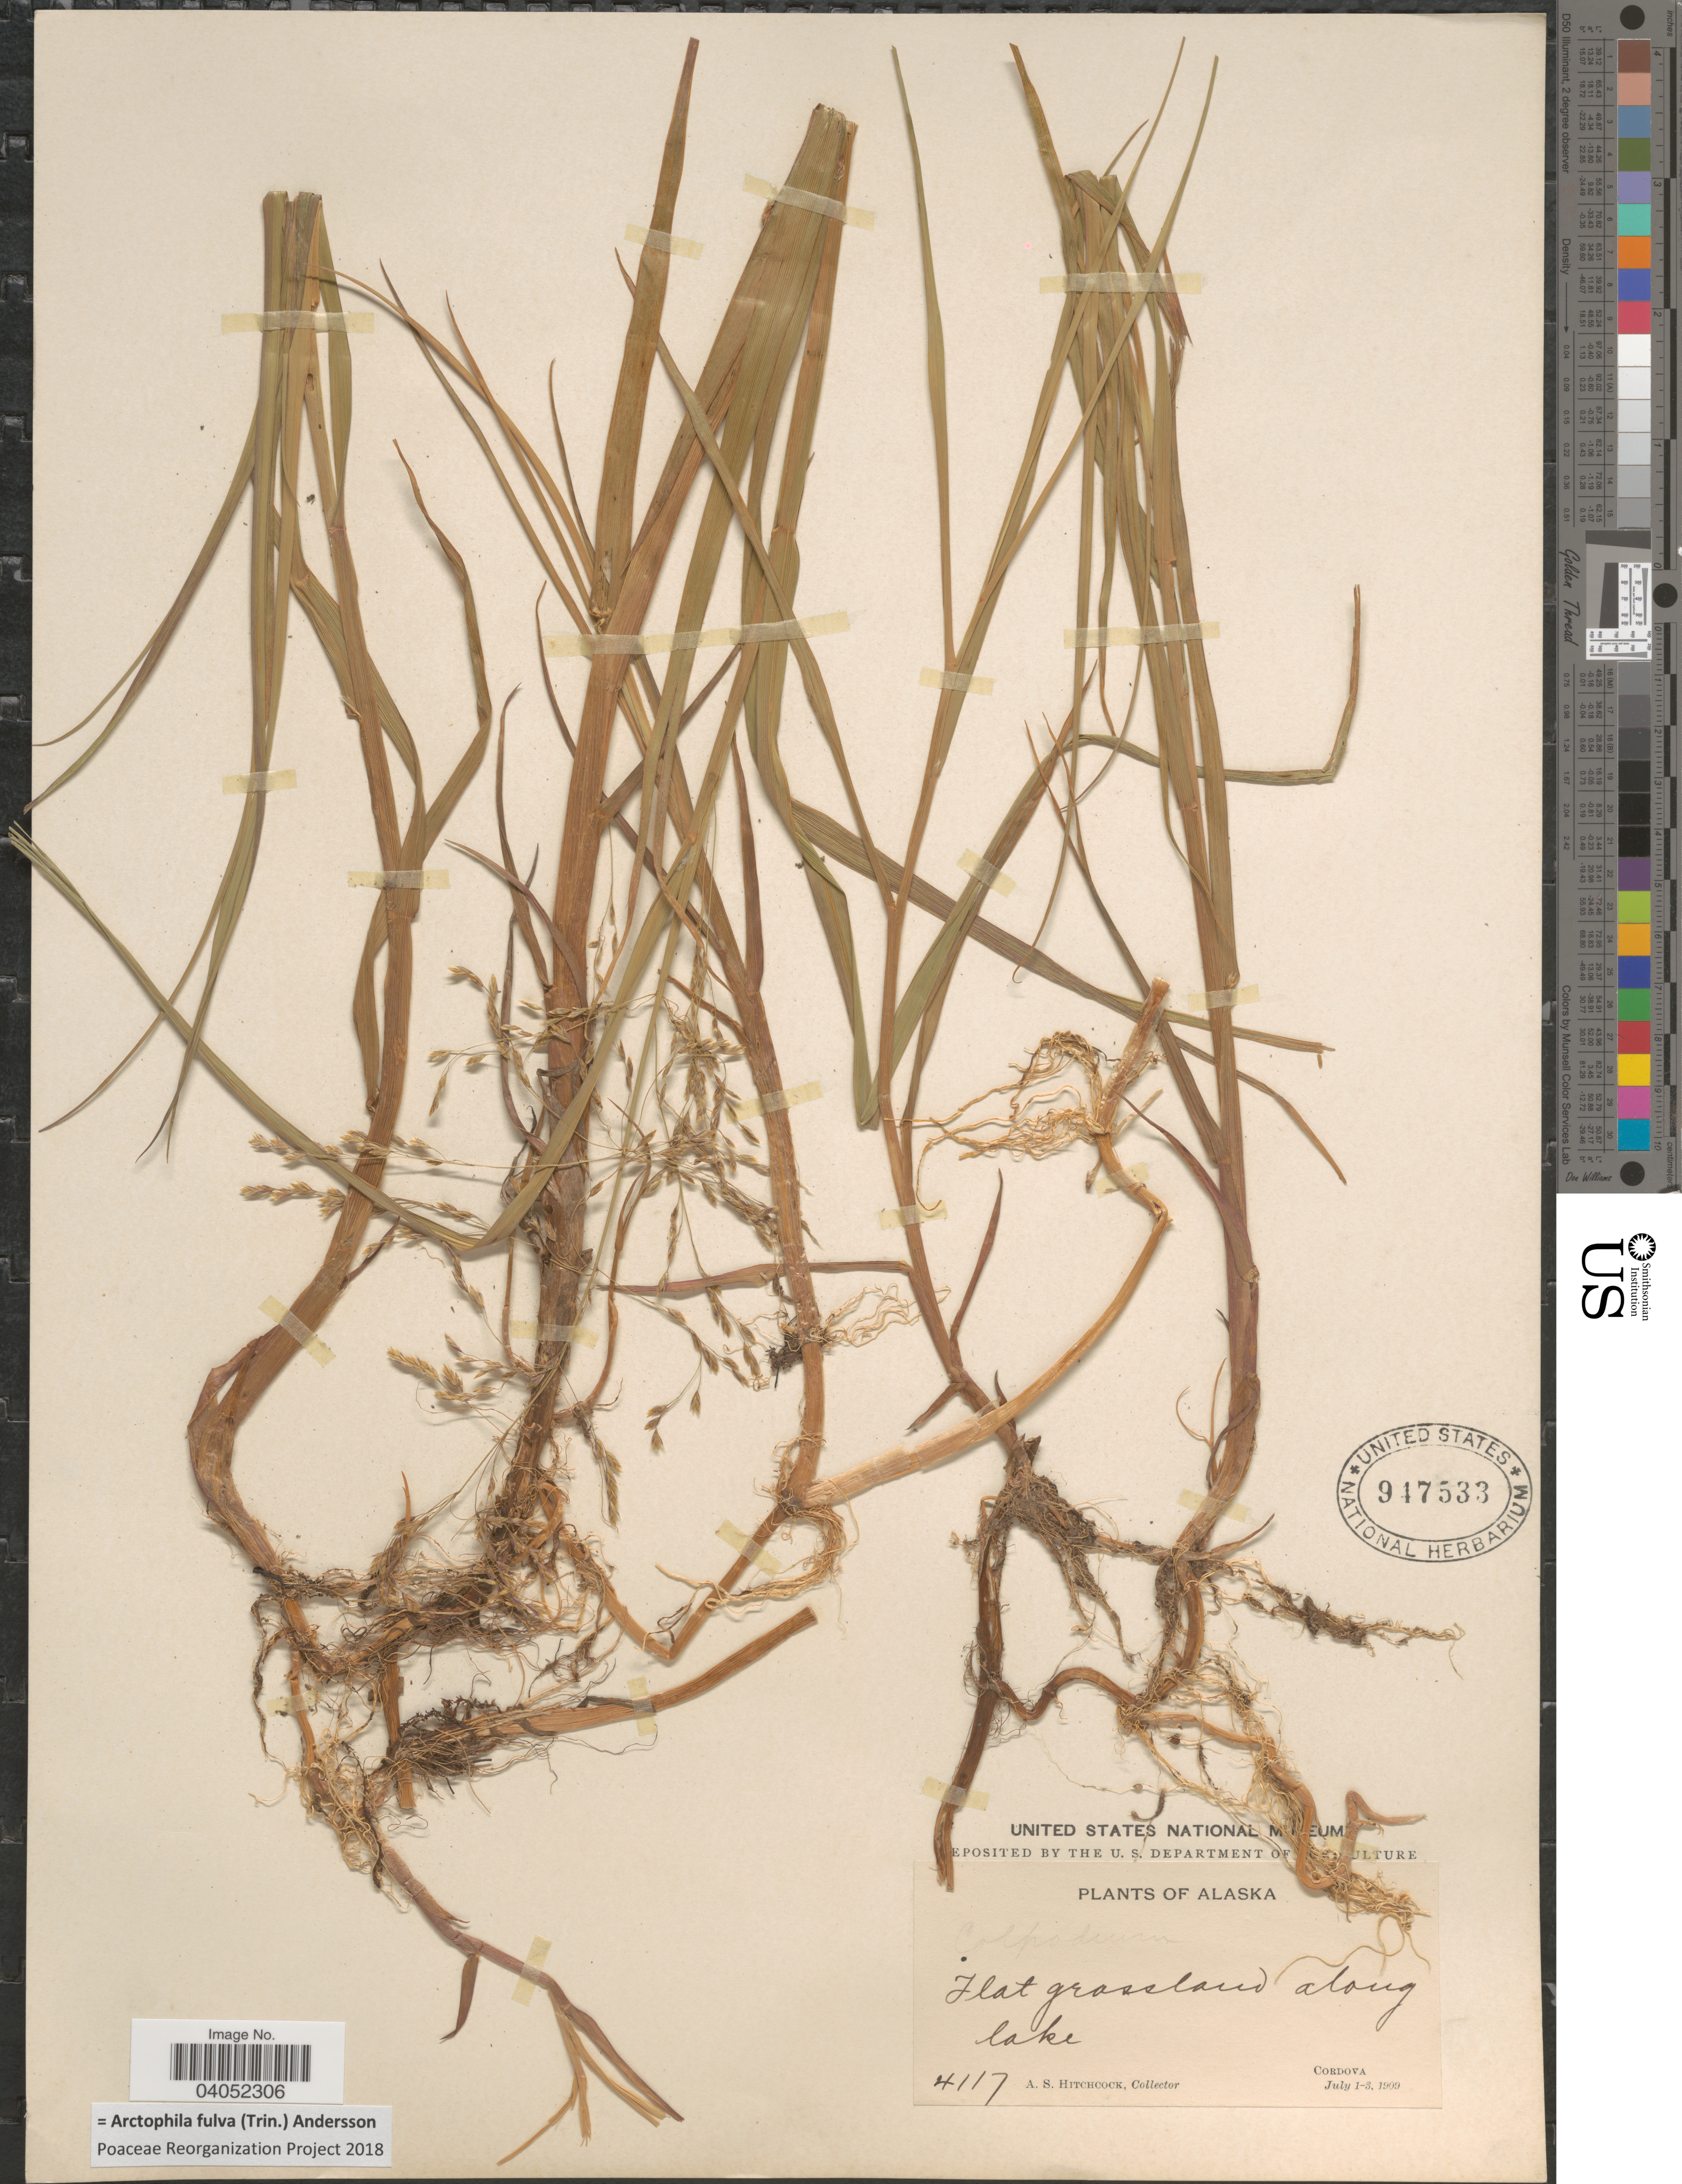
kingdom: Plantae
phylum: Tracheophyta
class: Liliopsida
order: Poales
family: Poaceae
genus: Arctophila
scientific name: Arctophila fulva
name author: (Trin.) Andersson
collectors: A. S. Hitchcock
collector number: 4117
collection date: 1909-07-01/1909-07-03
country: United States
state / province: Alaska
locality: Along lake, Cordova.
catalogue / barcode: US 947533